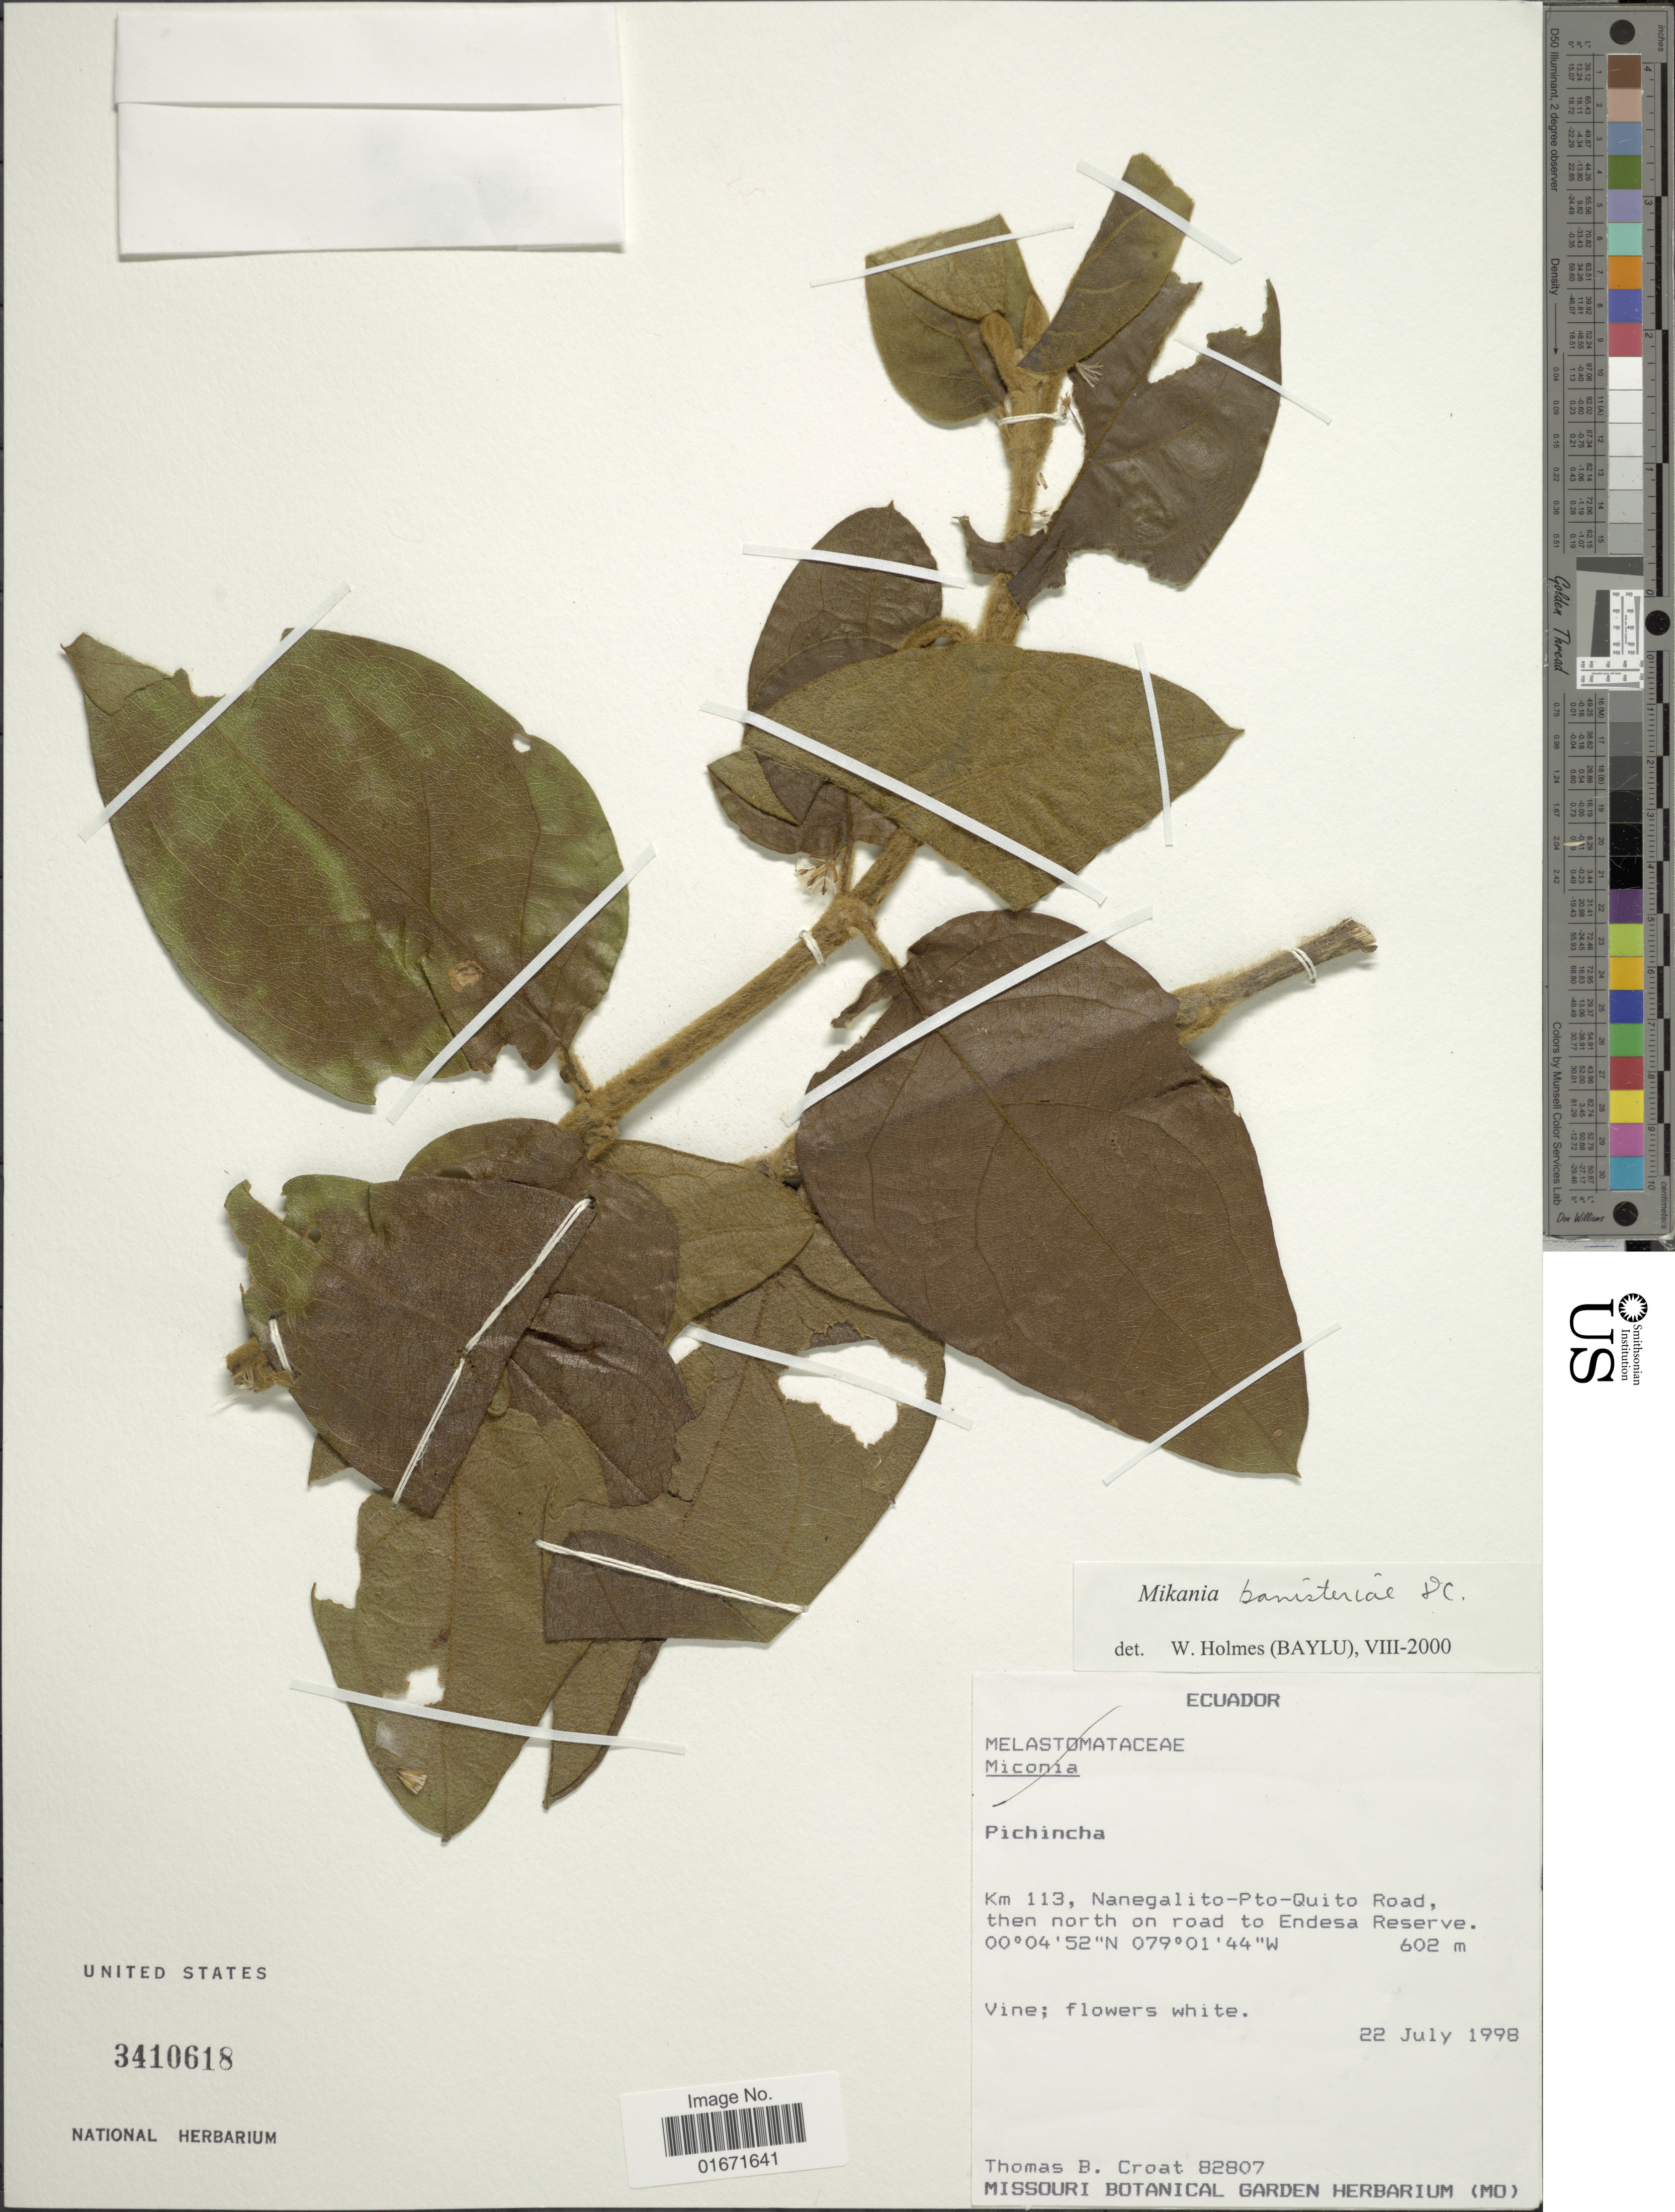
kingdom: Plantae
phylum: Tracheophyta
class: Magnoliopsida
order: Asterales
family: Asteraceae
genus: Mikania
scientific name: Mikania banisteriae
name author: DC.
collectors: T. B. Croat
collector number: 82807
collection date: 1998-07-22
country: Ecuador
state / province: Pichincha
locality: Pichincha. Km 113, Nanegalito-Pto-Quito Road, then north on road to Endesa Reserva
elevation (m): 602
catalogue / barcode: US 3410618